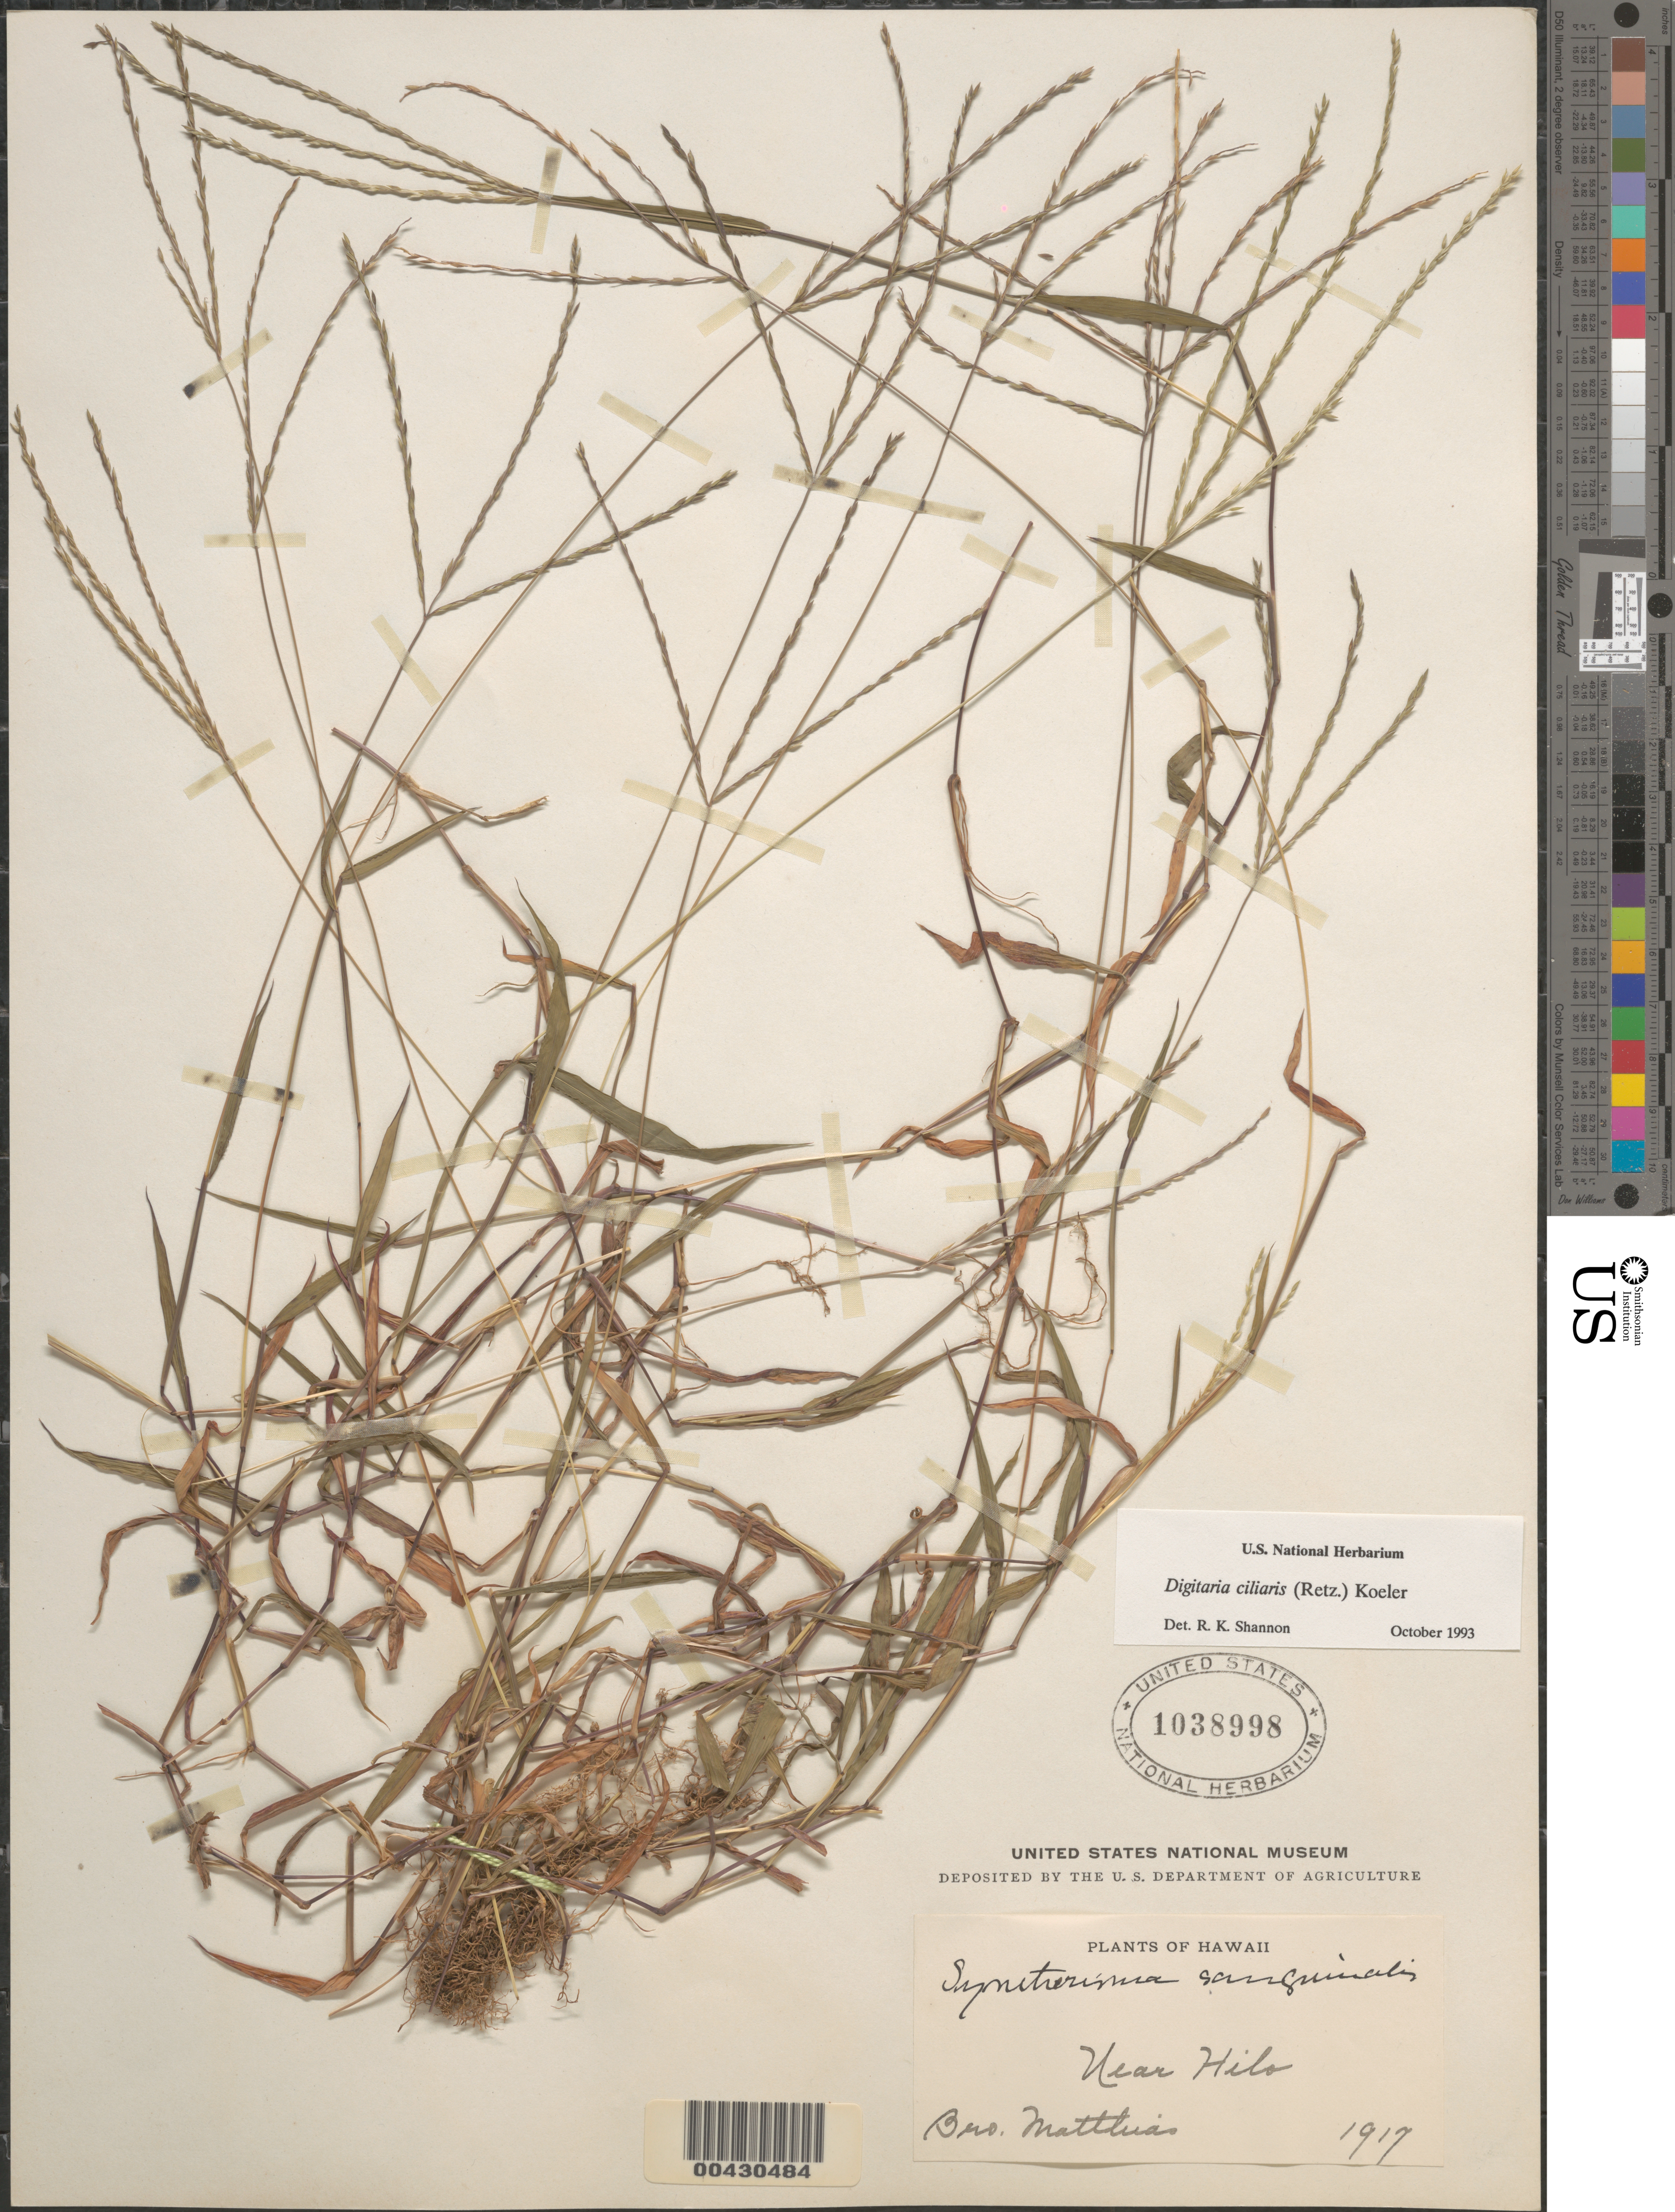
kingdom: Plantae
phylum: Tracheophyta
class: Liliopsida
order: Poales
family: Poaceae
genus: Digitaria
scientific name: Digitaria ciliaris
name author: (Retz.) Koeler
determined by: Shannon, R. K., (UNITED STATES)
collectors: B. Matthias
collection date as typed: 1917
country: United States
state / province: Hawaii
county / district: Hawaii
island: Hawaii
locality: Near Hilo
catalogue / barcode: US 1038998